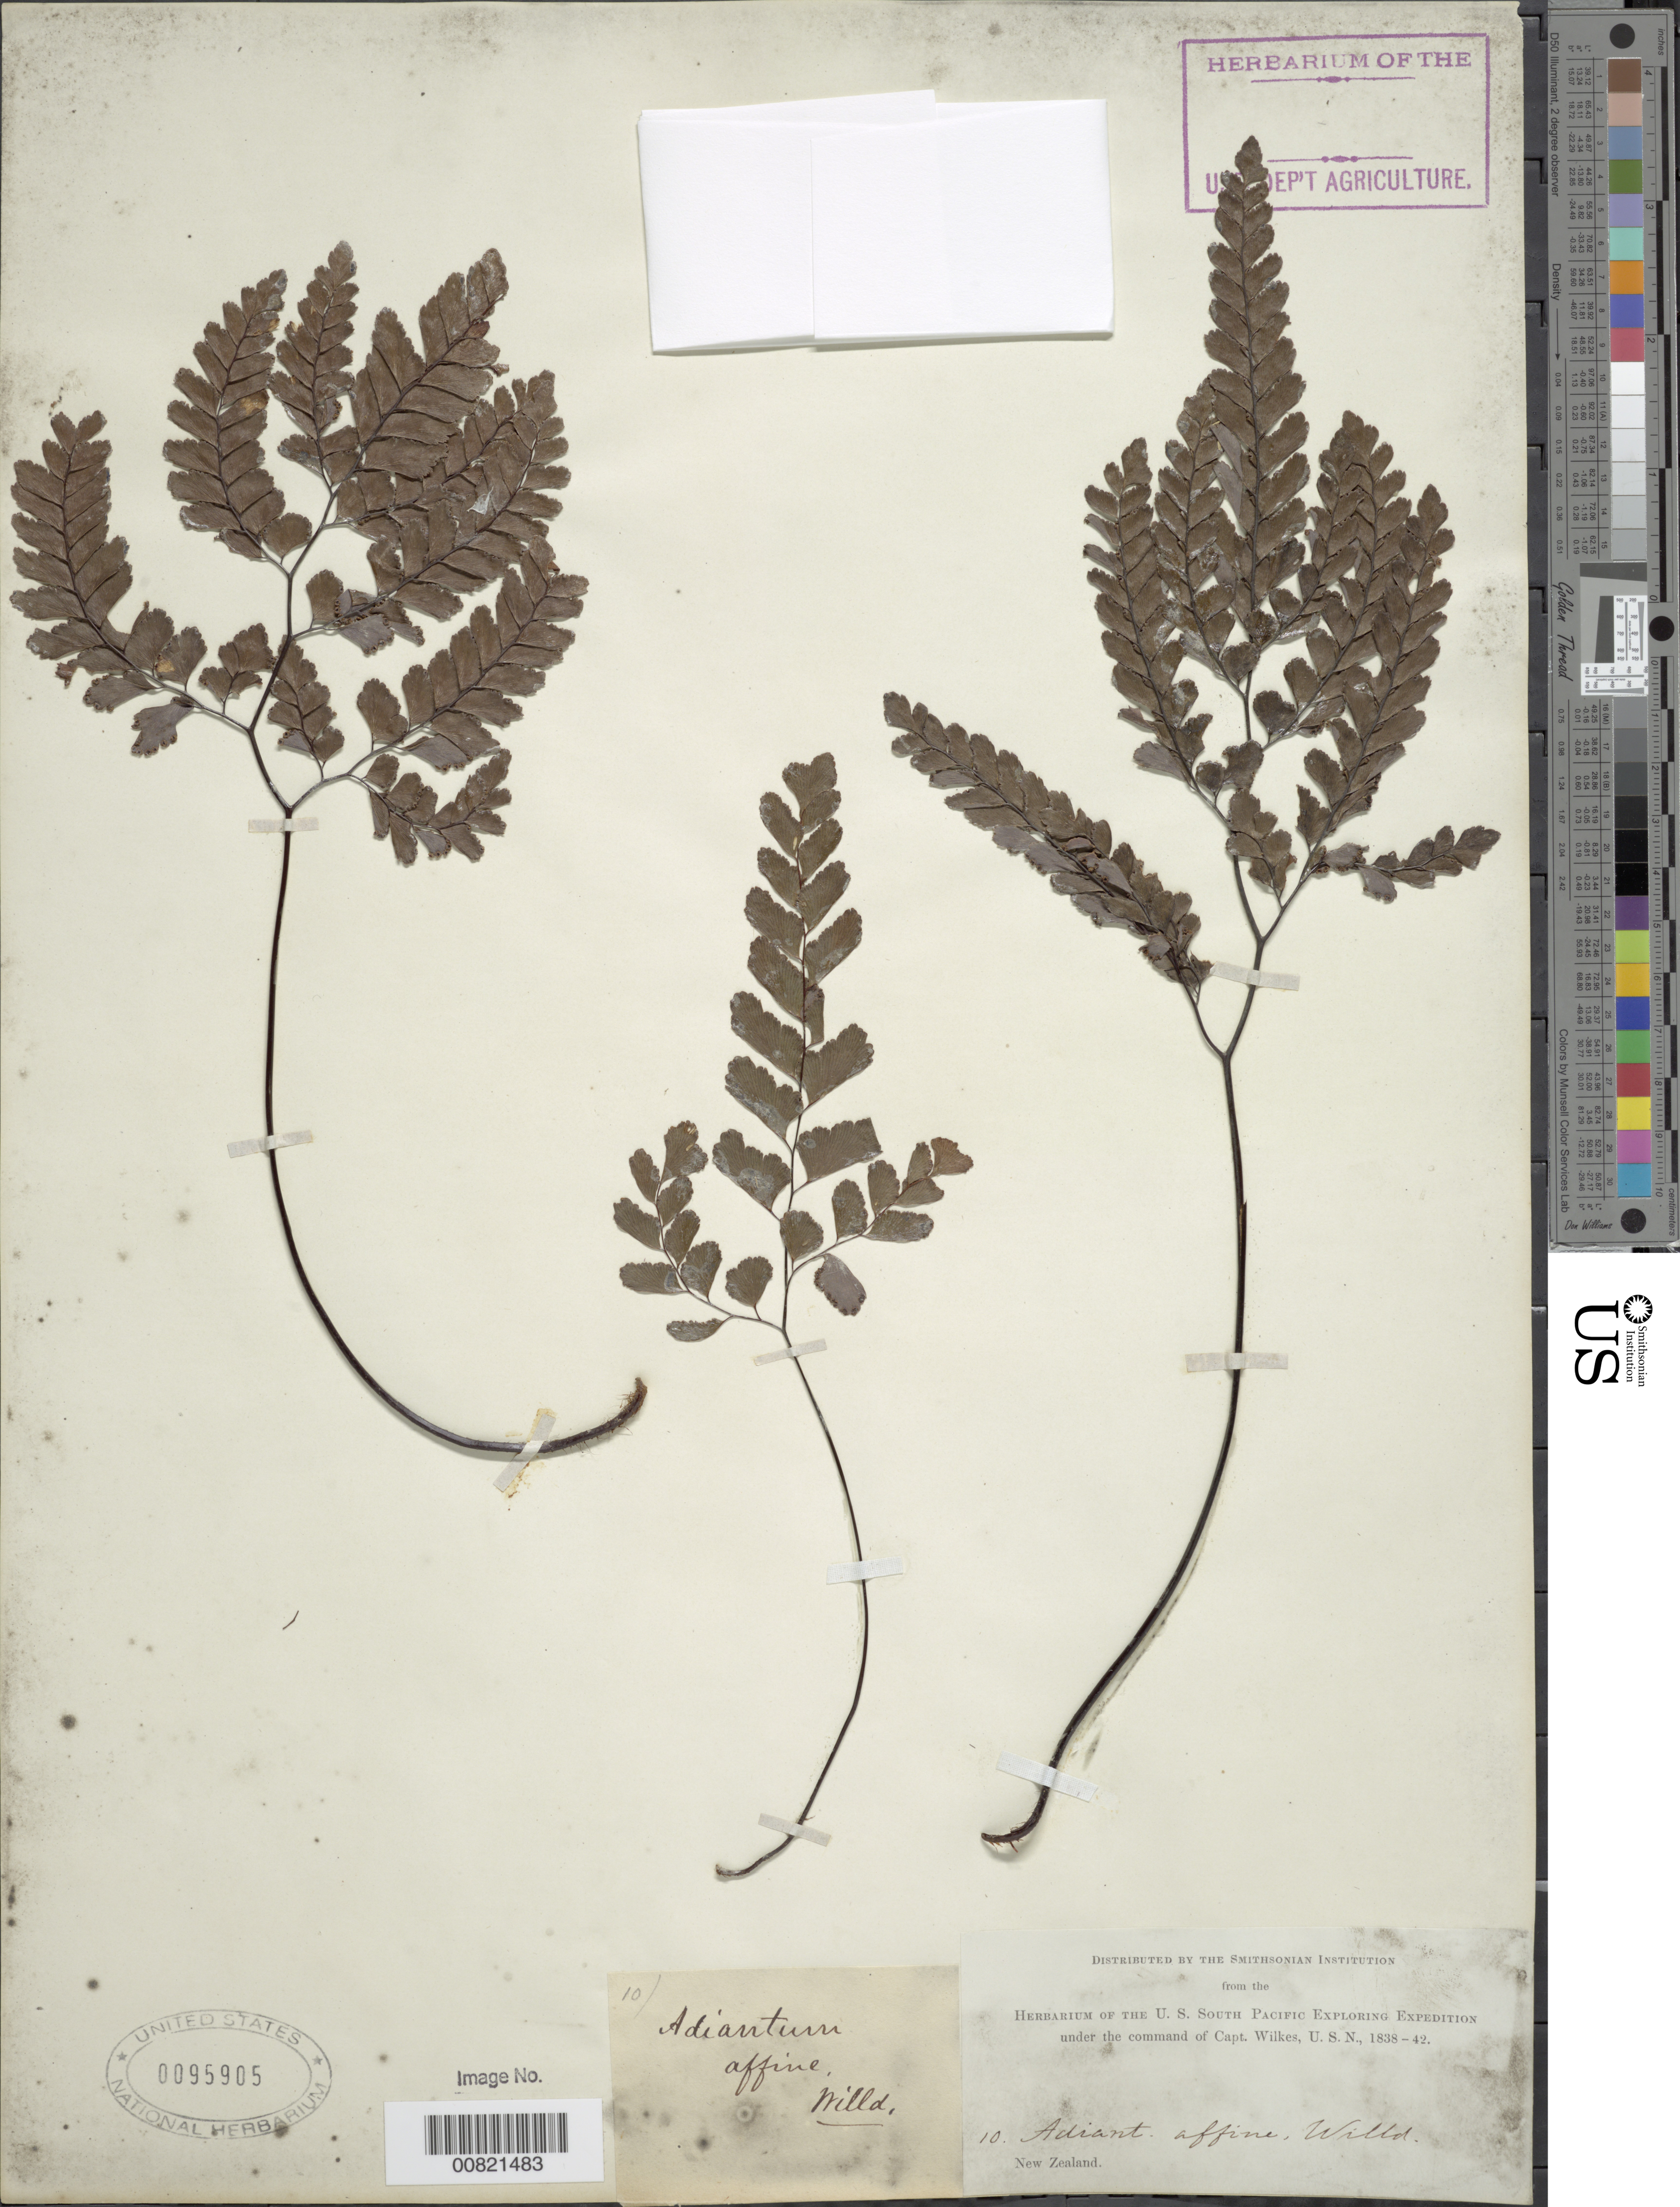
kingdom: Plantae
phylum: Tracheophyta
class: Polypodiopsida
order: Polypodiales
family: Pteridaceae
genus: Adiantum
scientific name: Adiantum affine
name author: Willd.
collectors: Wilkes Explor. Exped.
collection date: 1838/1842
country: New Zealand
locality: New Zealand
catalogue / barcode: US 95905